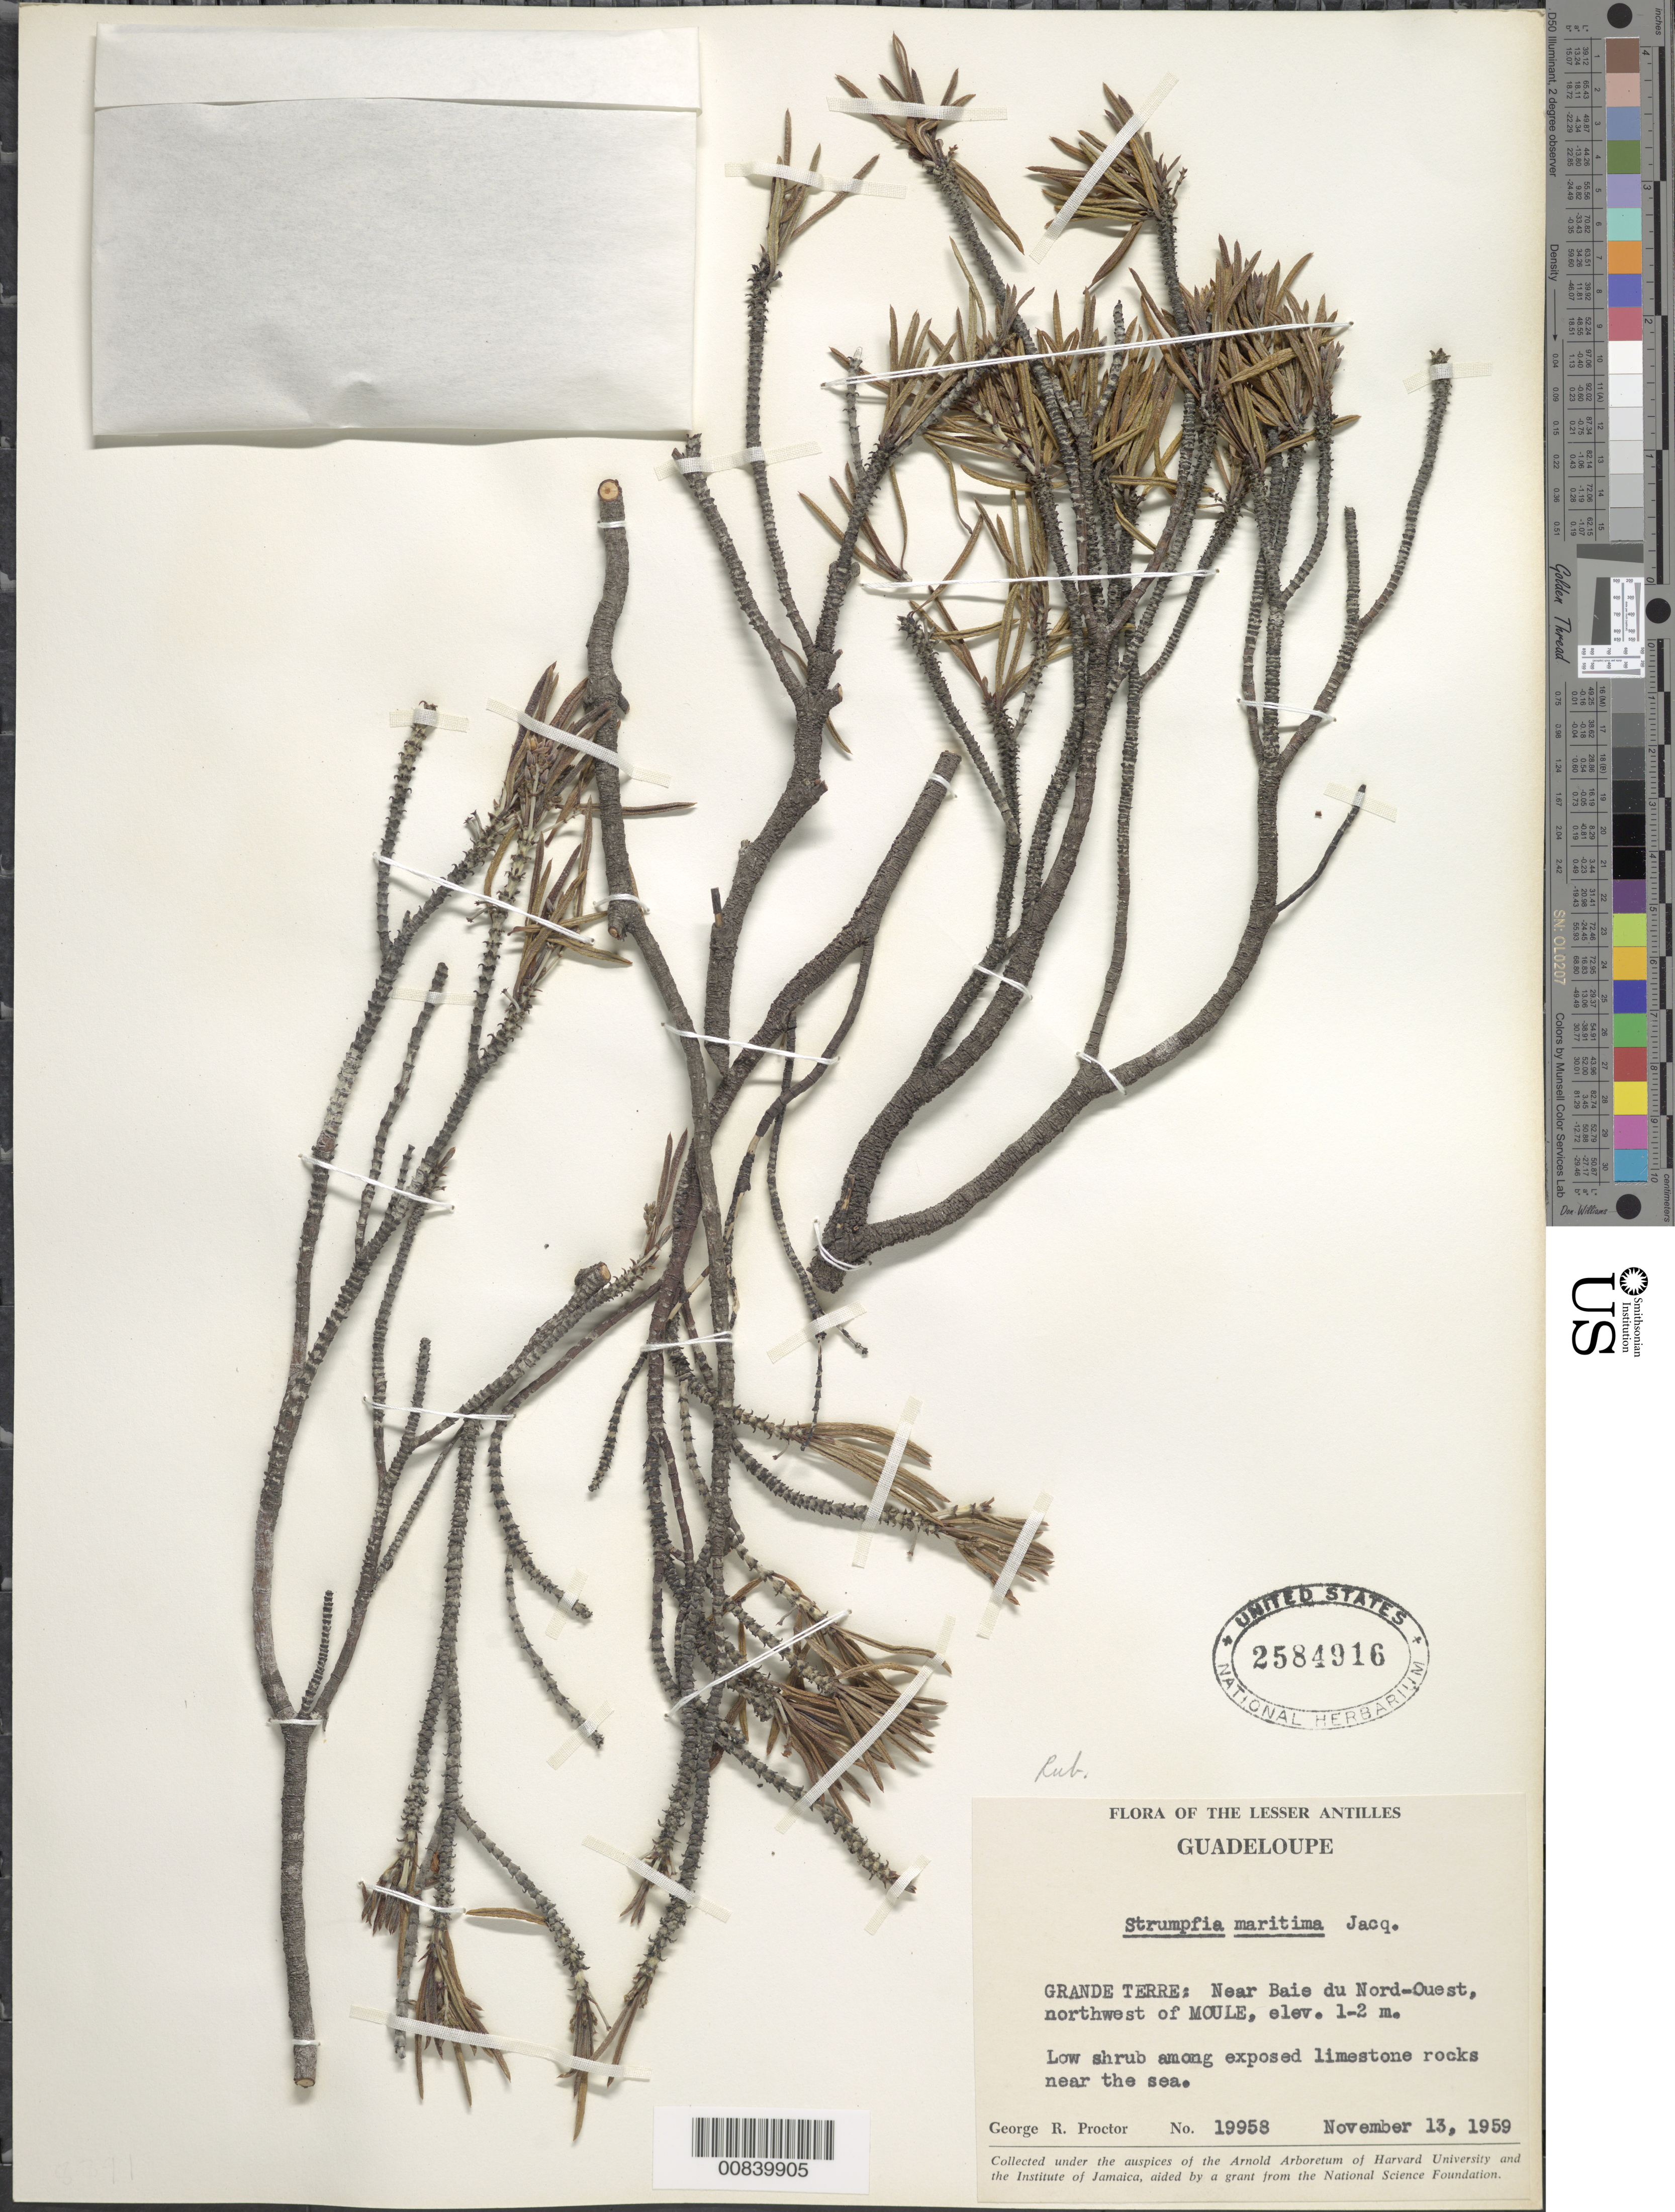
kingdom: Plantae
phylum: Tracheophyta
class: Magnoliopsida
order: Gentianales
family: Rubiaceae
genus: Strumpfia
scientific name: Strumpfia maritima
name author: Jacq.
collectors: G. R. Proctor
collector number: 19958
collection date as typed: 13 Nov 1959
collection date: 1959-11-13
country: Guadeloupe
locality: Grande Terre: near Baie du Nord-Ouest, northwest of Moule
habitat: Among exposed limestone rocks near the sea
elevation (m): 1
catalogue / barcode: US 2584916